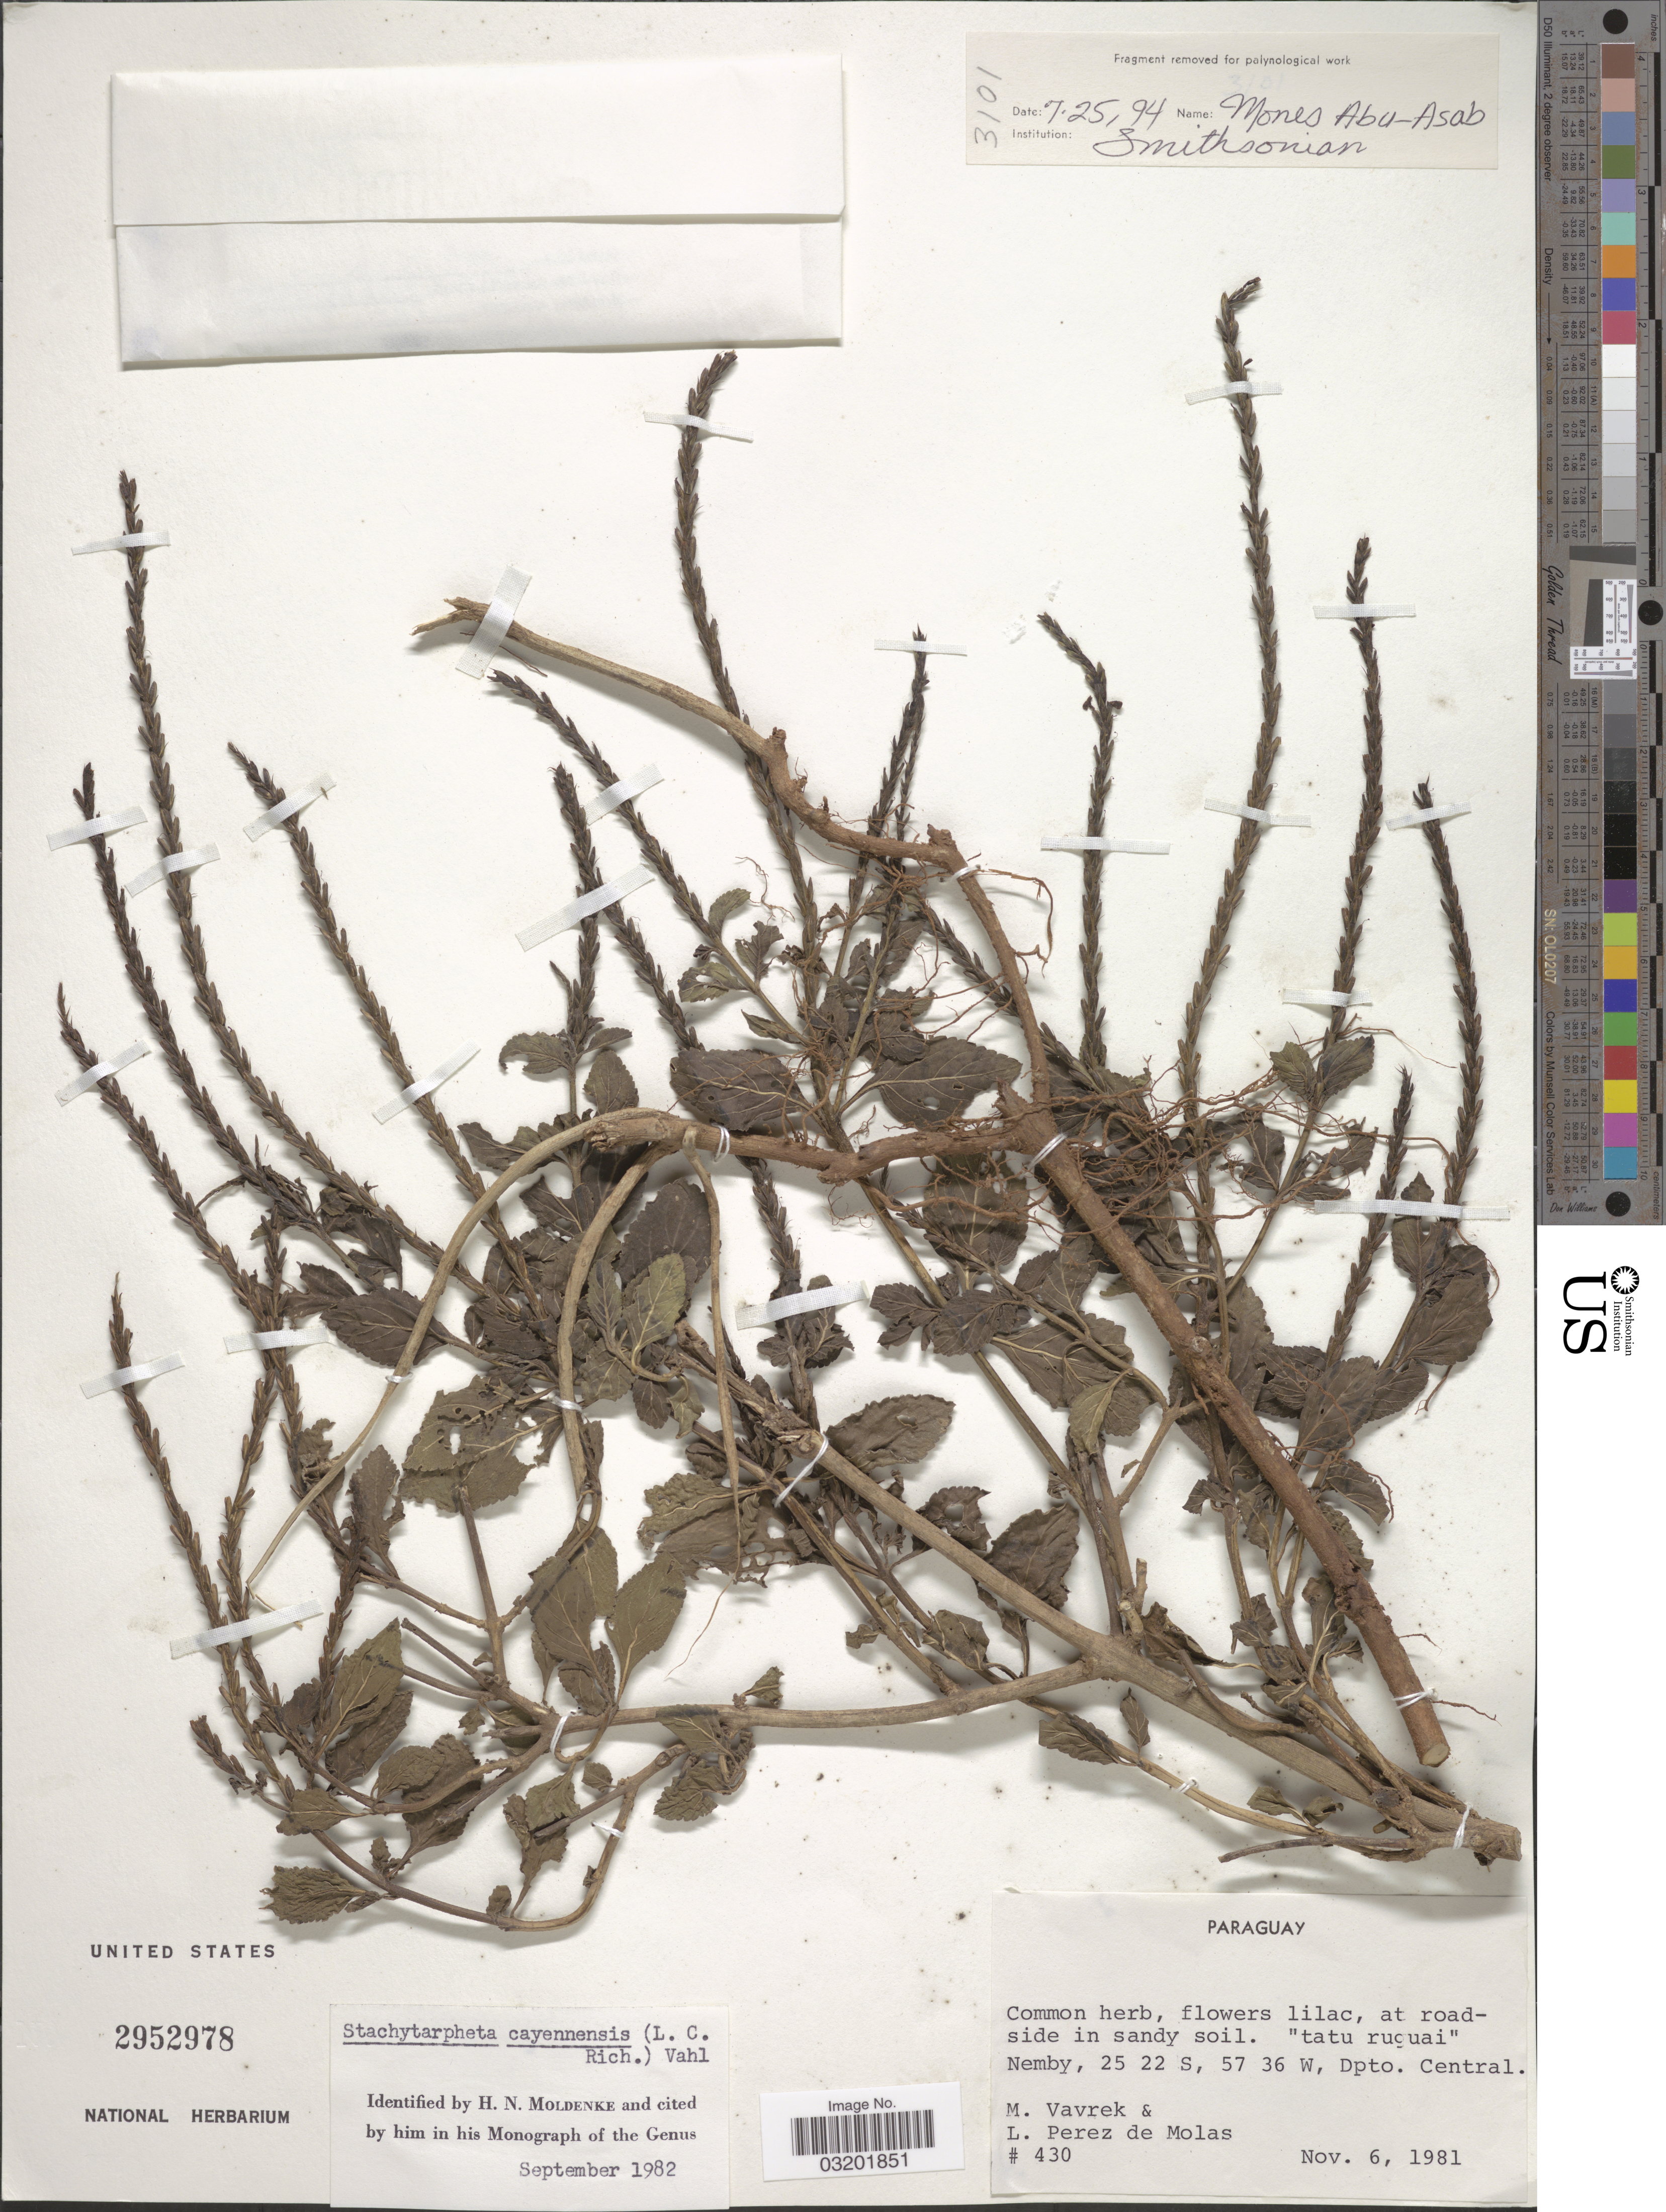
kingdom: Plantae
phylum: Tracheophyta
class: Magnoliopsida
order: Lamiales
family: Verbenaceae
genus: Stachytarpheta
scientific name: Stachytarpheta cayennensis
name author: (Rich.) Vahl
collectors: M. Vavrek & L. Perez de Molas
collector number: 430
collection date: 1981-11-06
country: Paraguay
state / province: Central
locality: Nemby. Dpto. Central.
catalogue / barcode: US 2952978